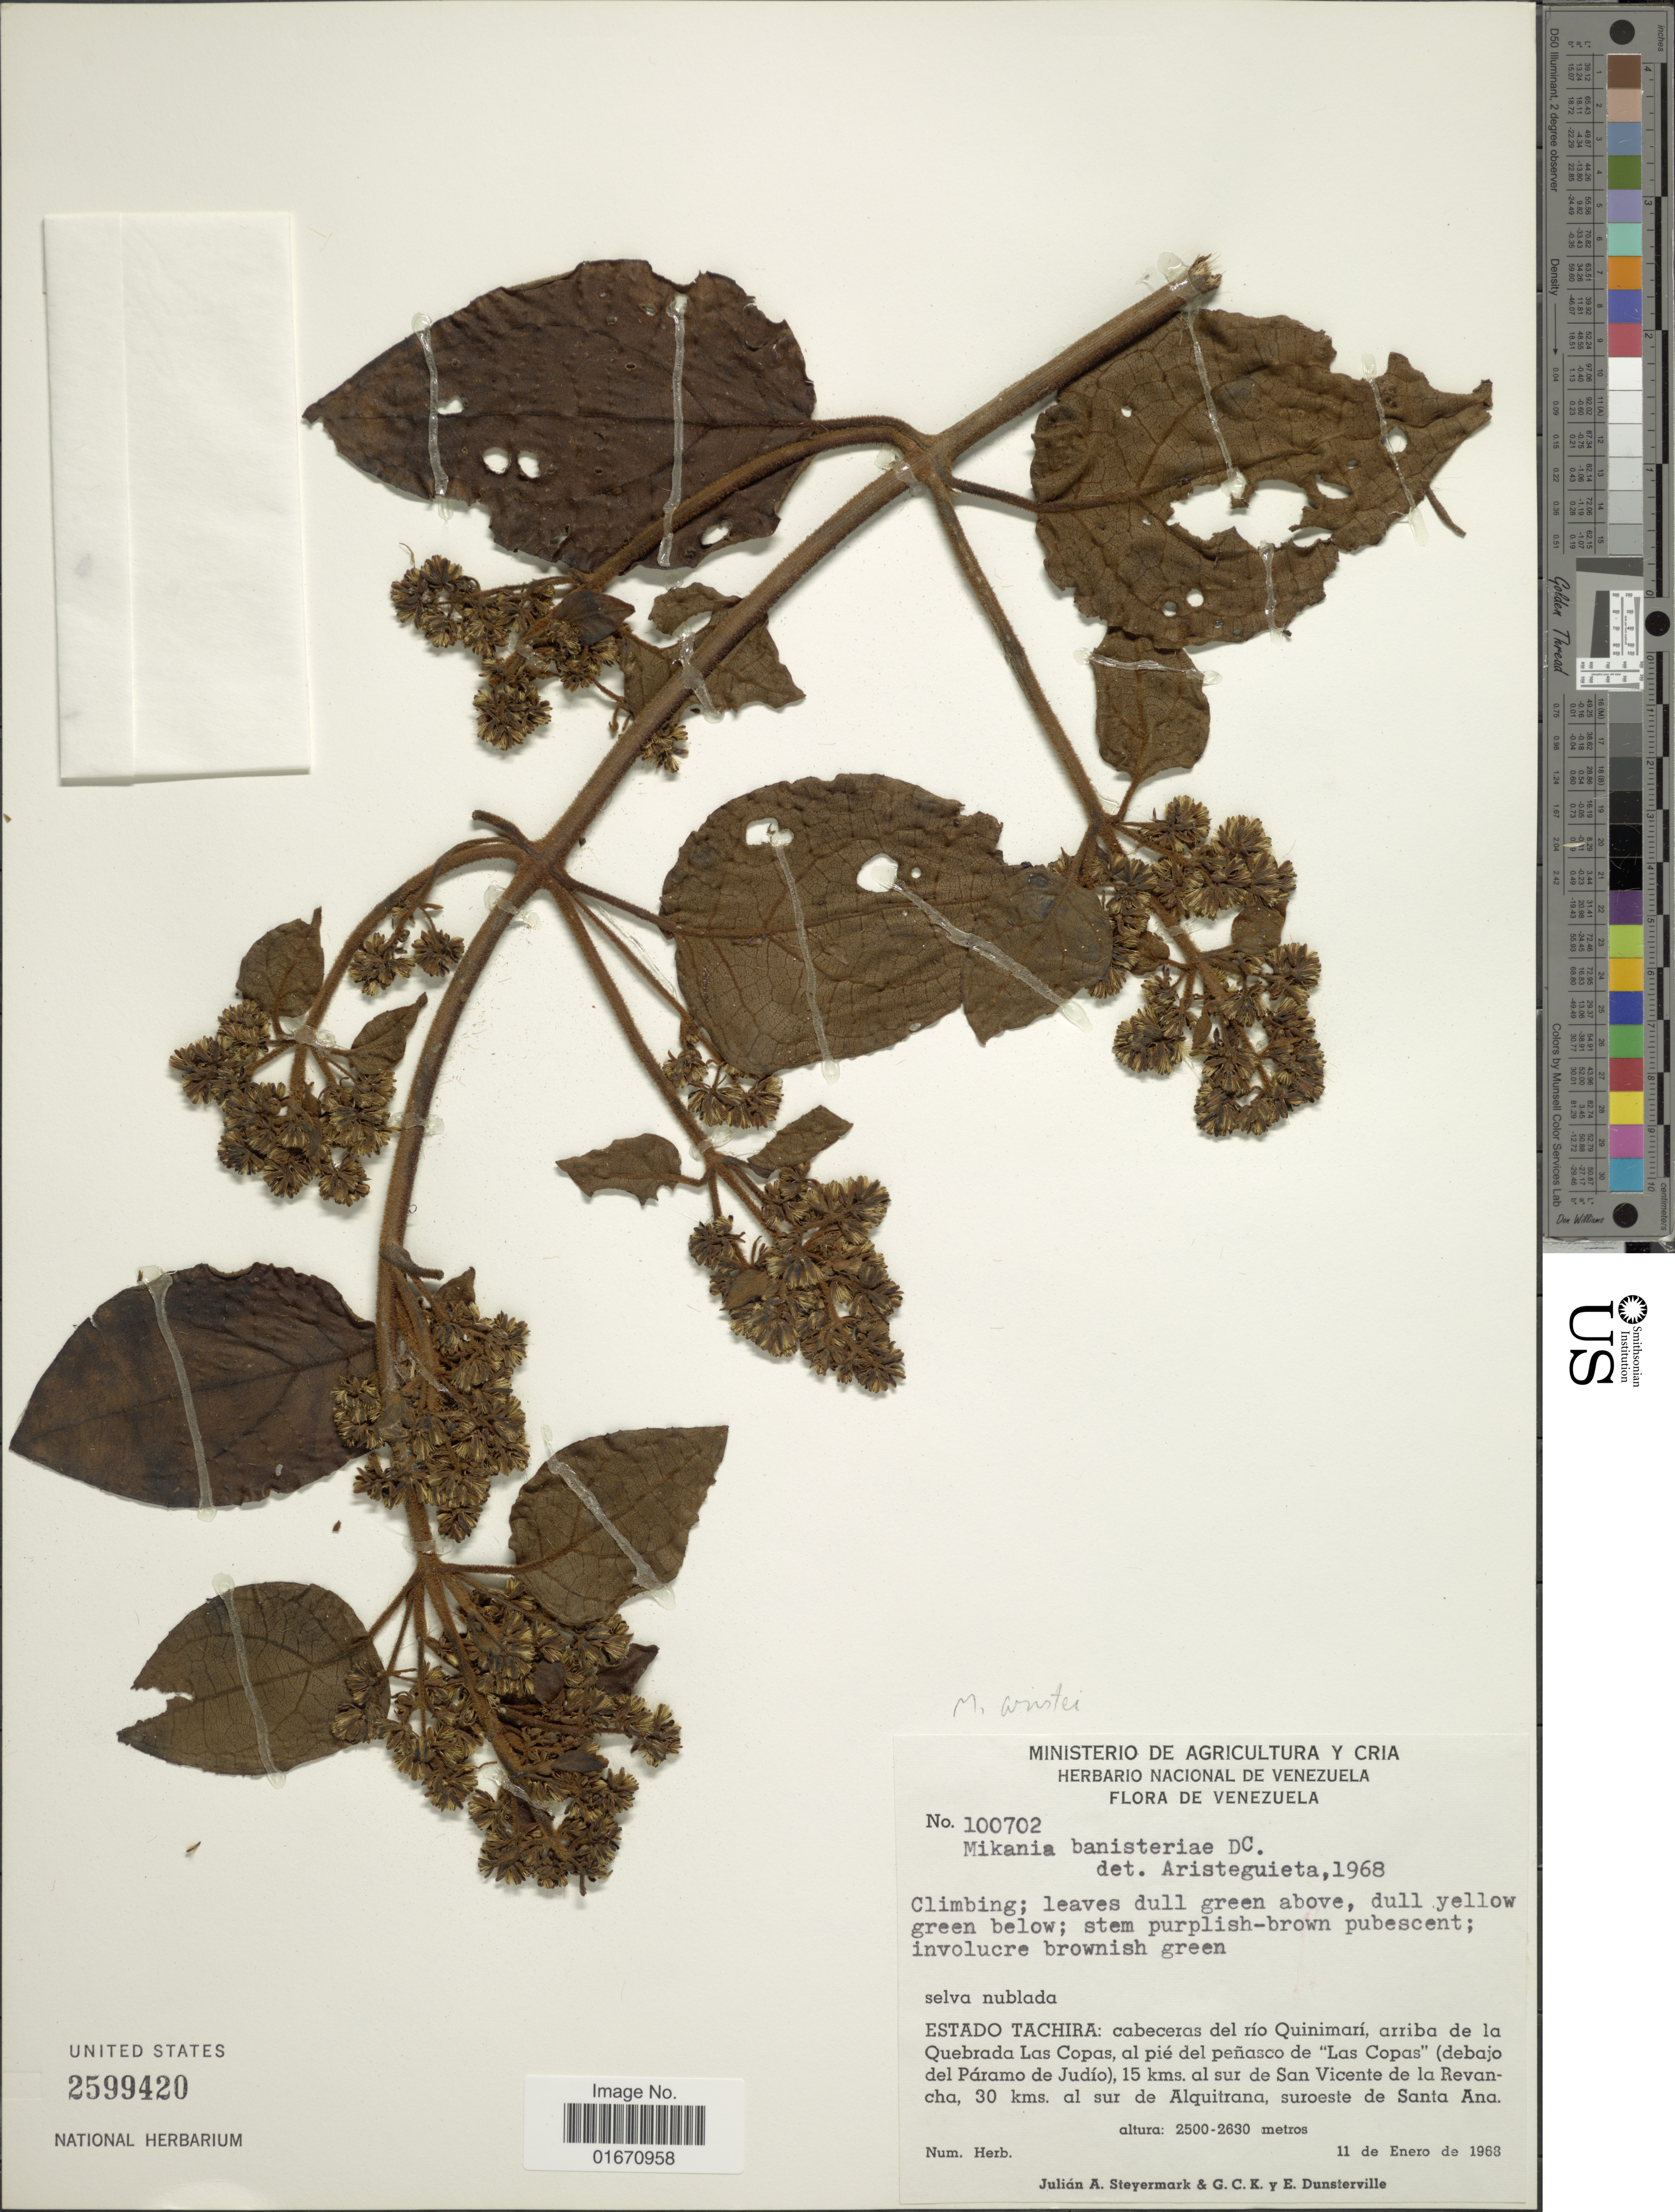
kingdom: Plantae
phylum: Tracheophyta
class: Magnoliopsida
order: Asterales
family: Asteraceae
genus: Mikania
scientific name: Mikania aristei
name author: B.L. Rob.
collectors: J. Steyermark, G. C. K. Dunsterville & E. Dunsterville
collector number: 100702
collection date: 1963-01-11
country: Venezuela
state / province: Tachira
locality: Caberceras del rio Quinimari, arriba de la Quebrada Las Copas, al pie del penasco de Las Copas (debajo del Paramo de Judio), 15 kms al sur de San Vicente de la Revancha, 30 kms al sur de Alquitrana, suroeste de Santa Ana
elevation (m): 2500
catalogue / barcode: US 2599420